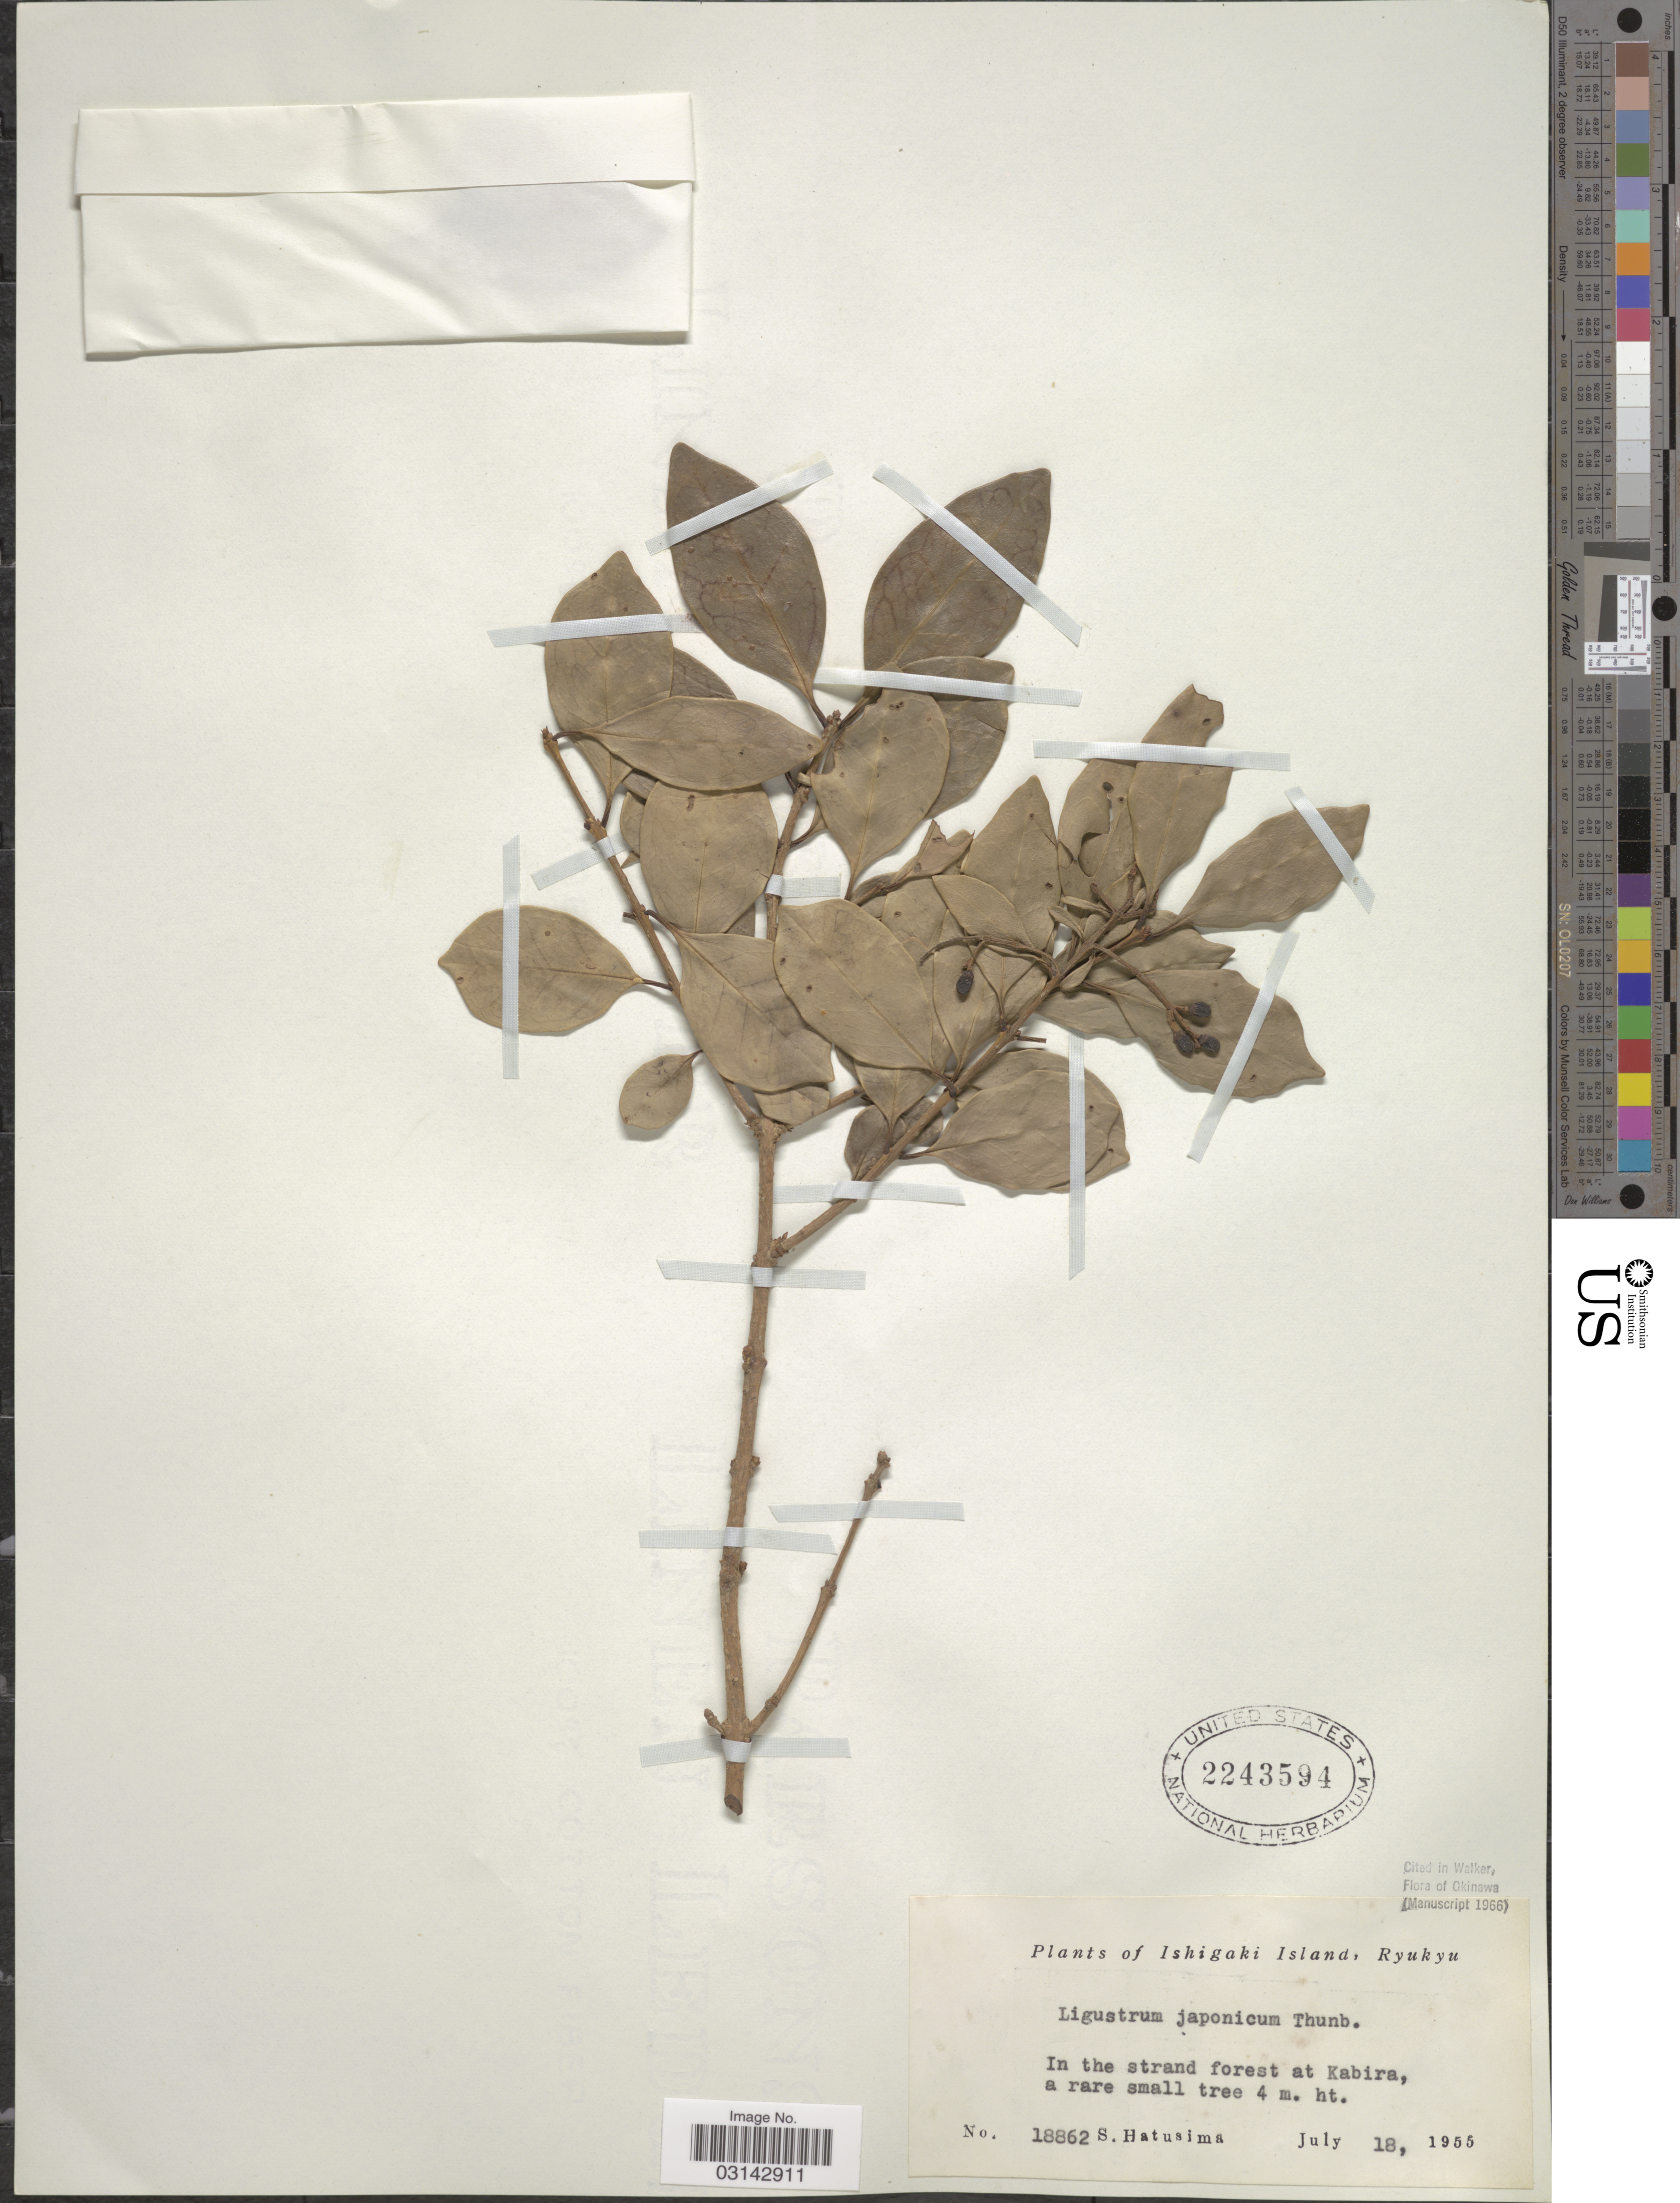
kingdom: Plantae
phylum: Tracheophyta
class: Magnoliopsida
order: Lamiales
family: Oleaceae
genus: Ligustrum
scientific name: Ligustrum japonicum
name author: Thunb.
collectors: S. Hatusima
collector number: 18862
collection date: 1955-07-18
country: Japan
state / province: Okinawa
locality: Ishigaki Island, Ryukyu. At Kabira.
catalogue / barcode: US 2243594